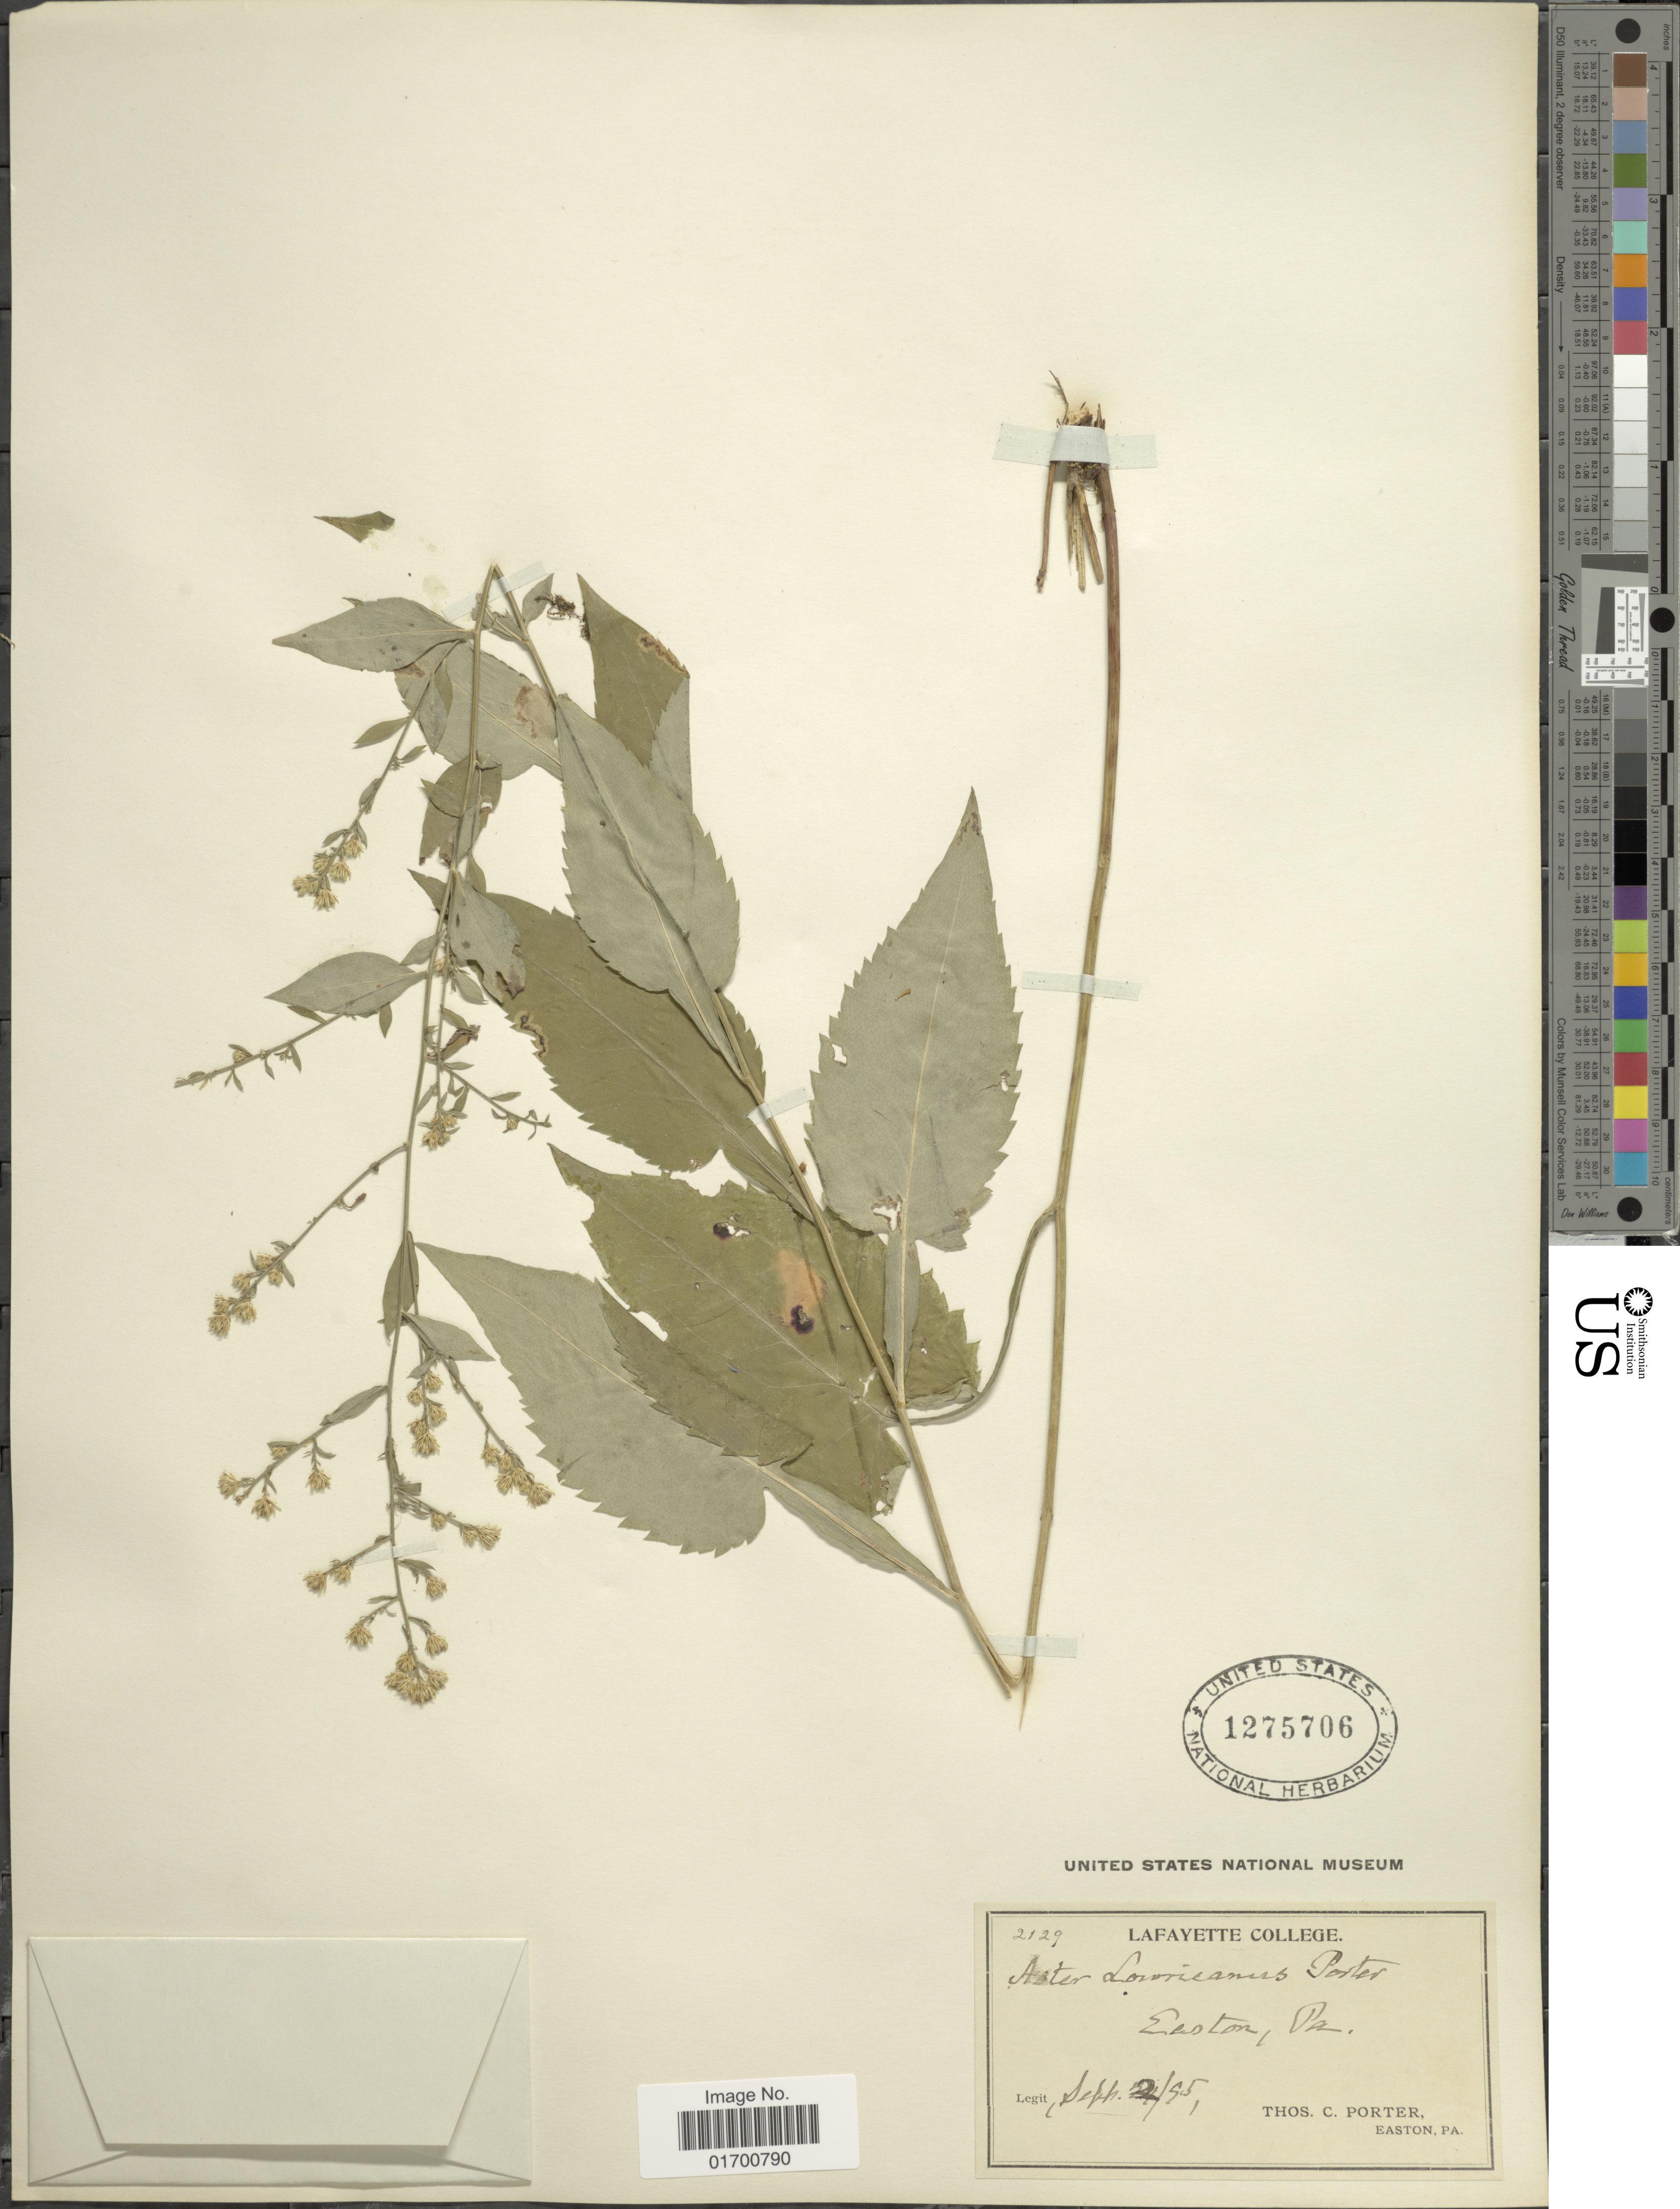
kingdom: Plantae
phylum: Tracheophyta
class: Magnoliopsida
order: Asterales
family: Asteraceae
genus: Symphyotrichum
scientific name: Symphyotrichum lowrieanum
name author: (Porter) G.L. Nesom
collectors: T. C. Porter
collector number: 2129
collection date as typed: Transcribed d/m/y: 2/9/95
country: United States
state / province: Pennsylvania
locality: Easton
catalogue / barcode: US 1275706